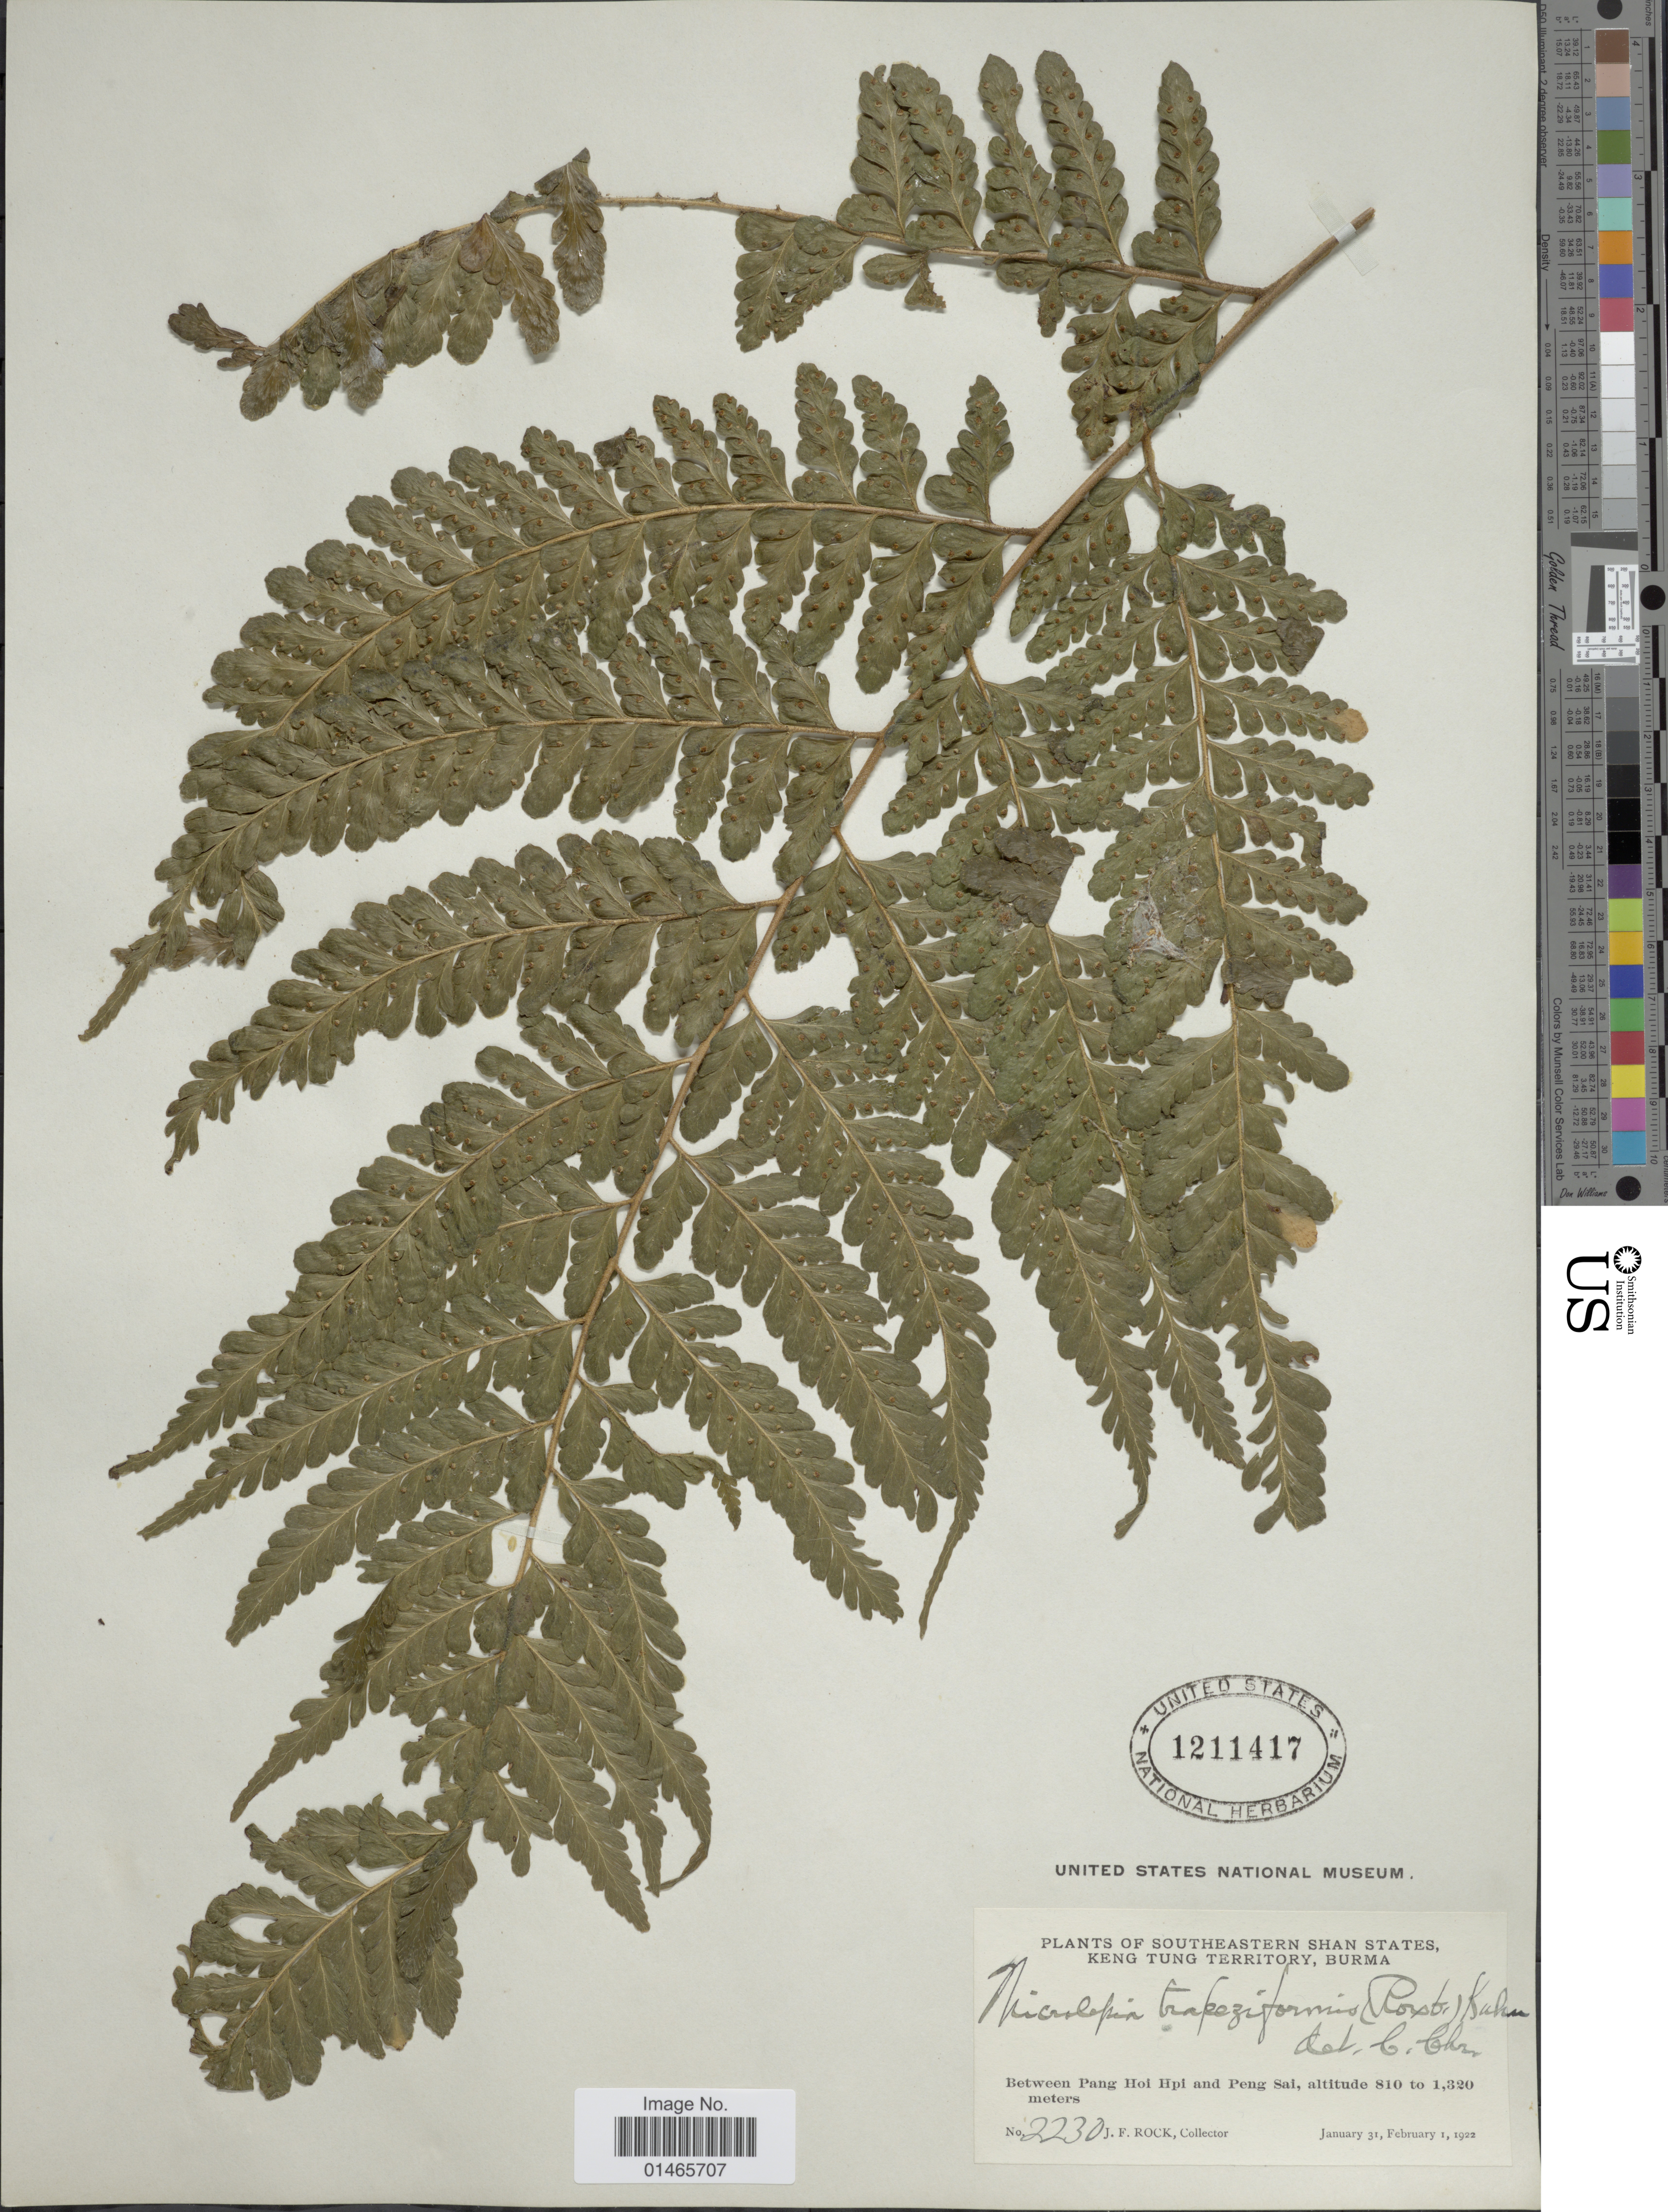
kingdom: Plantae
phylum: Tracheophyta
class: Polypodiopsida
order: Polypodiales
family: Dennstaedtiaceae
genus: Microlepia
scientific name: Microlepia rhomboidea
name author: (Wall. ex Kunze) Prantl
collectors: J. Rock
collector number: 2230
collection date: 1922-01-31/1922-02-01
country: Myanmar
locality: Southeastern Shan States, Keng Tung Territory, Burma, Between Pang Hoi Hpi and Peng Sai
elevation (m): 810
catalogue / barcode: US 1211417